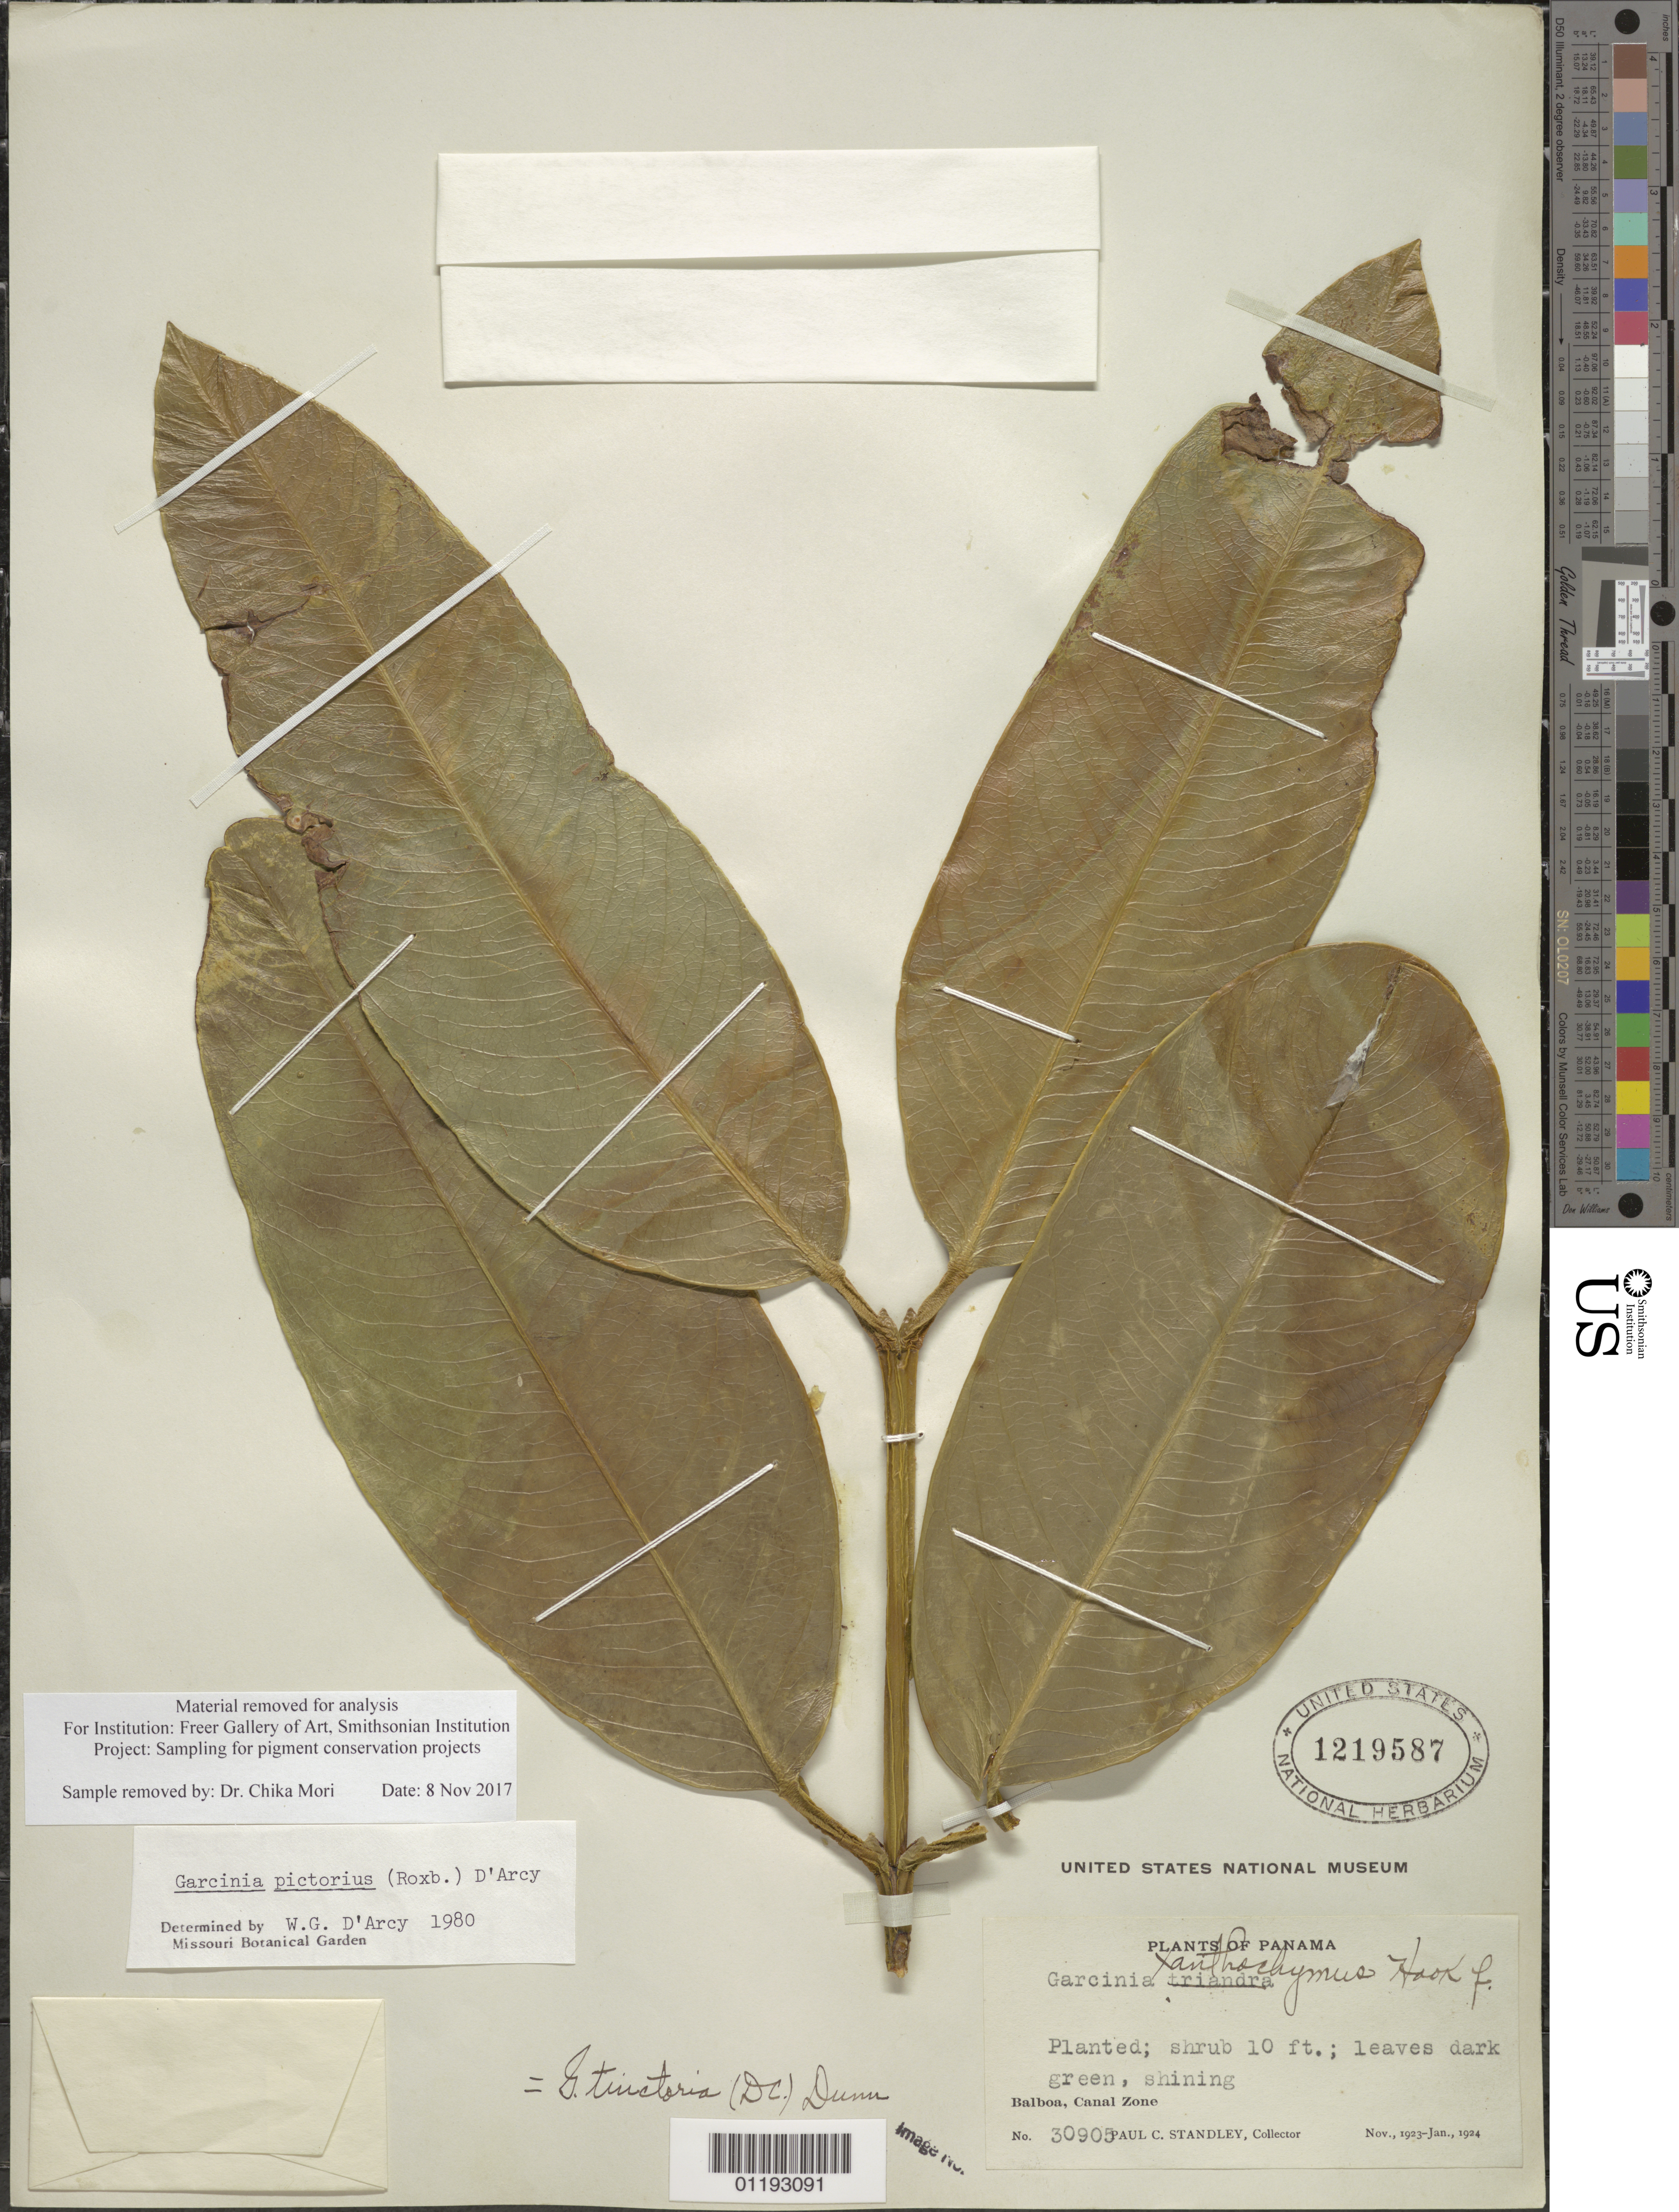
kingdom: Plantae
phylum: Tracheophyta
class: Magnoliopsida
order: Malpighiales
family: Clusiaceae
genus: Garcinia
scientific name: Garcinia pictoria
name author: (Roxb.) Engl.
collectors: P. C. Standley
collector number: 30905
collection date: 1923-11/1924-01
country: Panama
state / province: Panamá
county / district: Canal Zone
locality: Balboa.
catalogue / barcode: US 1219587